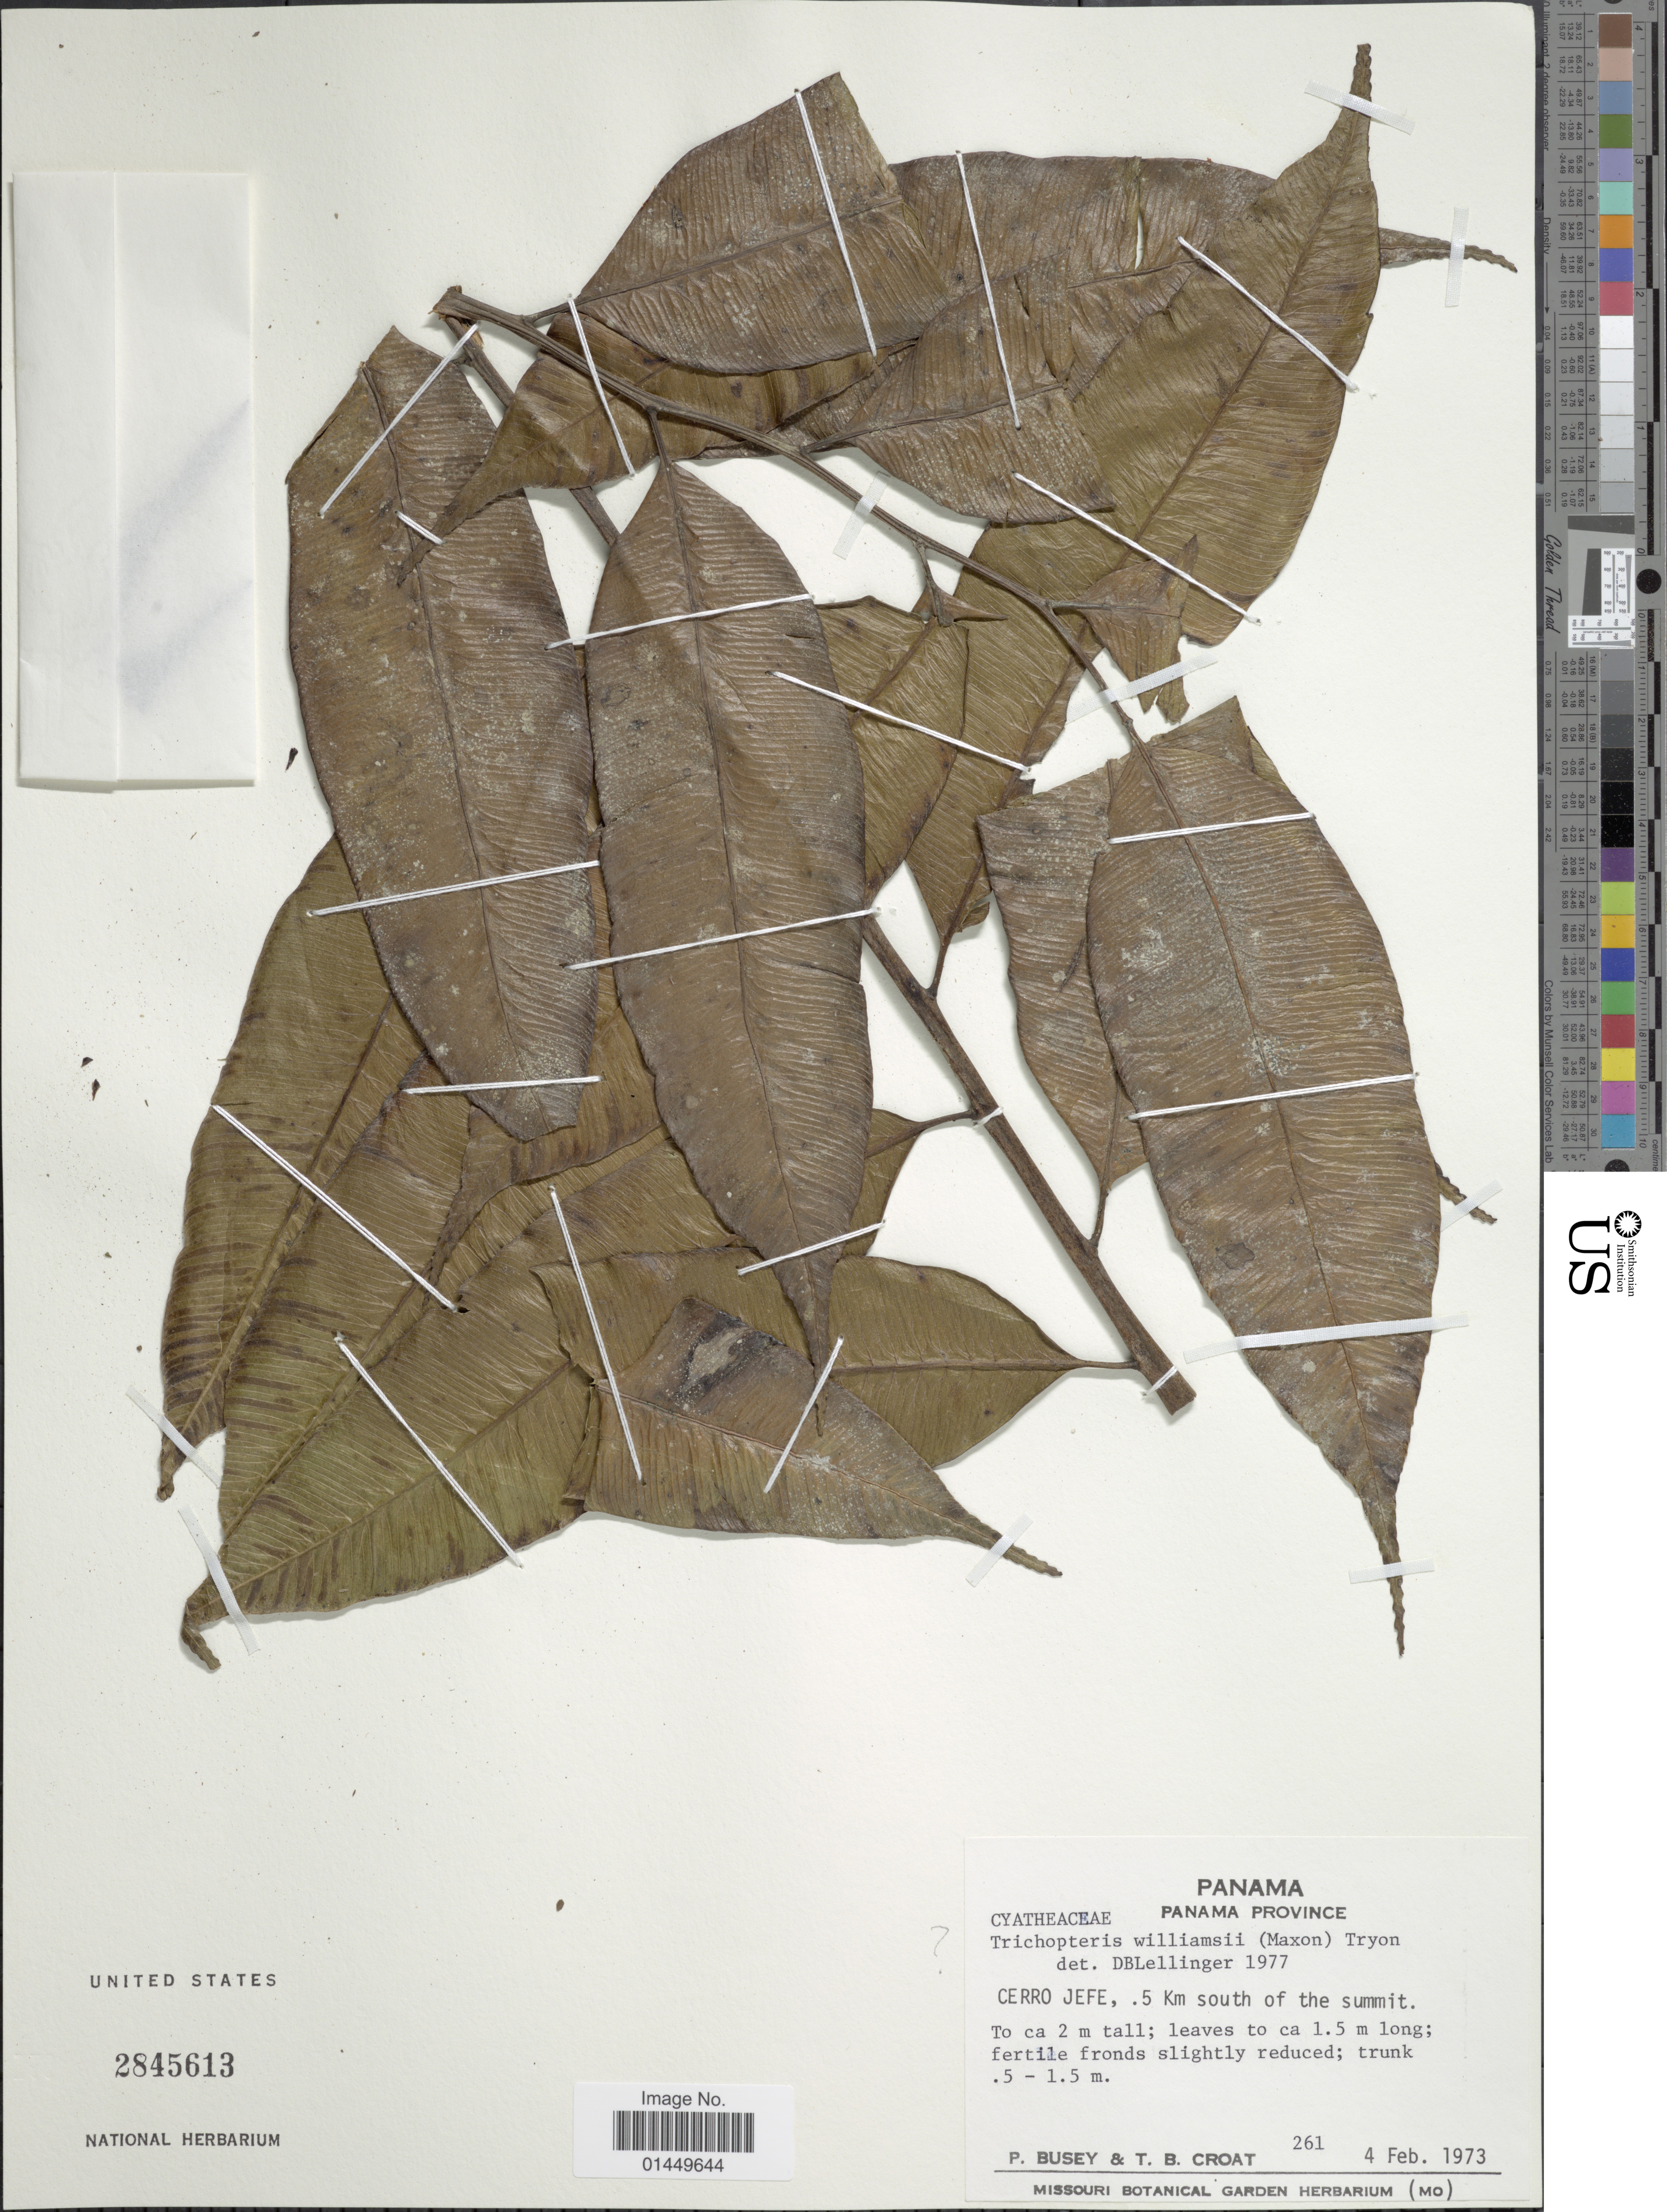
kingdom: Plantae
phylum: Tracheophyta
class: Polypodiopsida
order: Cyatheales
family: Cyatheaceae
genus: Cyathea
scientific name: Cyathea stolzei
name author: A.R. Sm. ex Lellinger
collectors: P. Busey & T. B. Croat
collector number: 261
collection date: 1973-02-04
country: Panama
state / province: Panamá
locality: Panama Province, Cerro Jefe, 0.5 Km south of the summit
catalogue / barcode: US 2845613